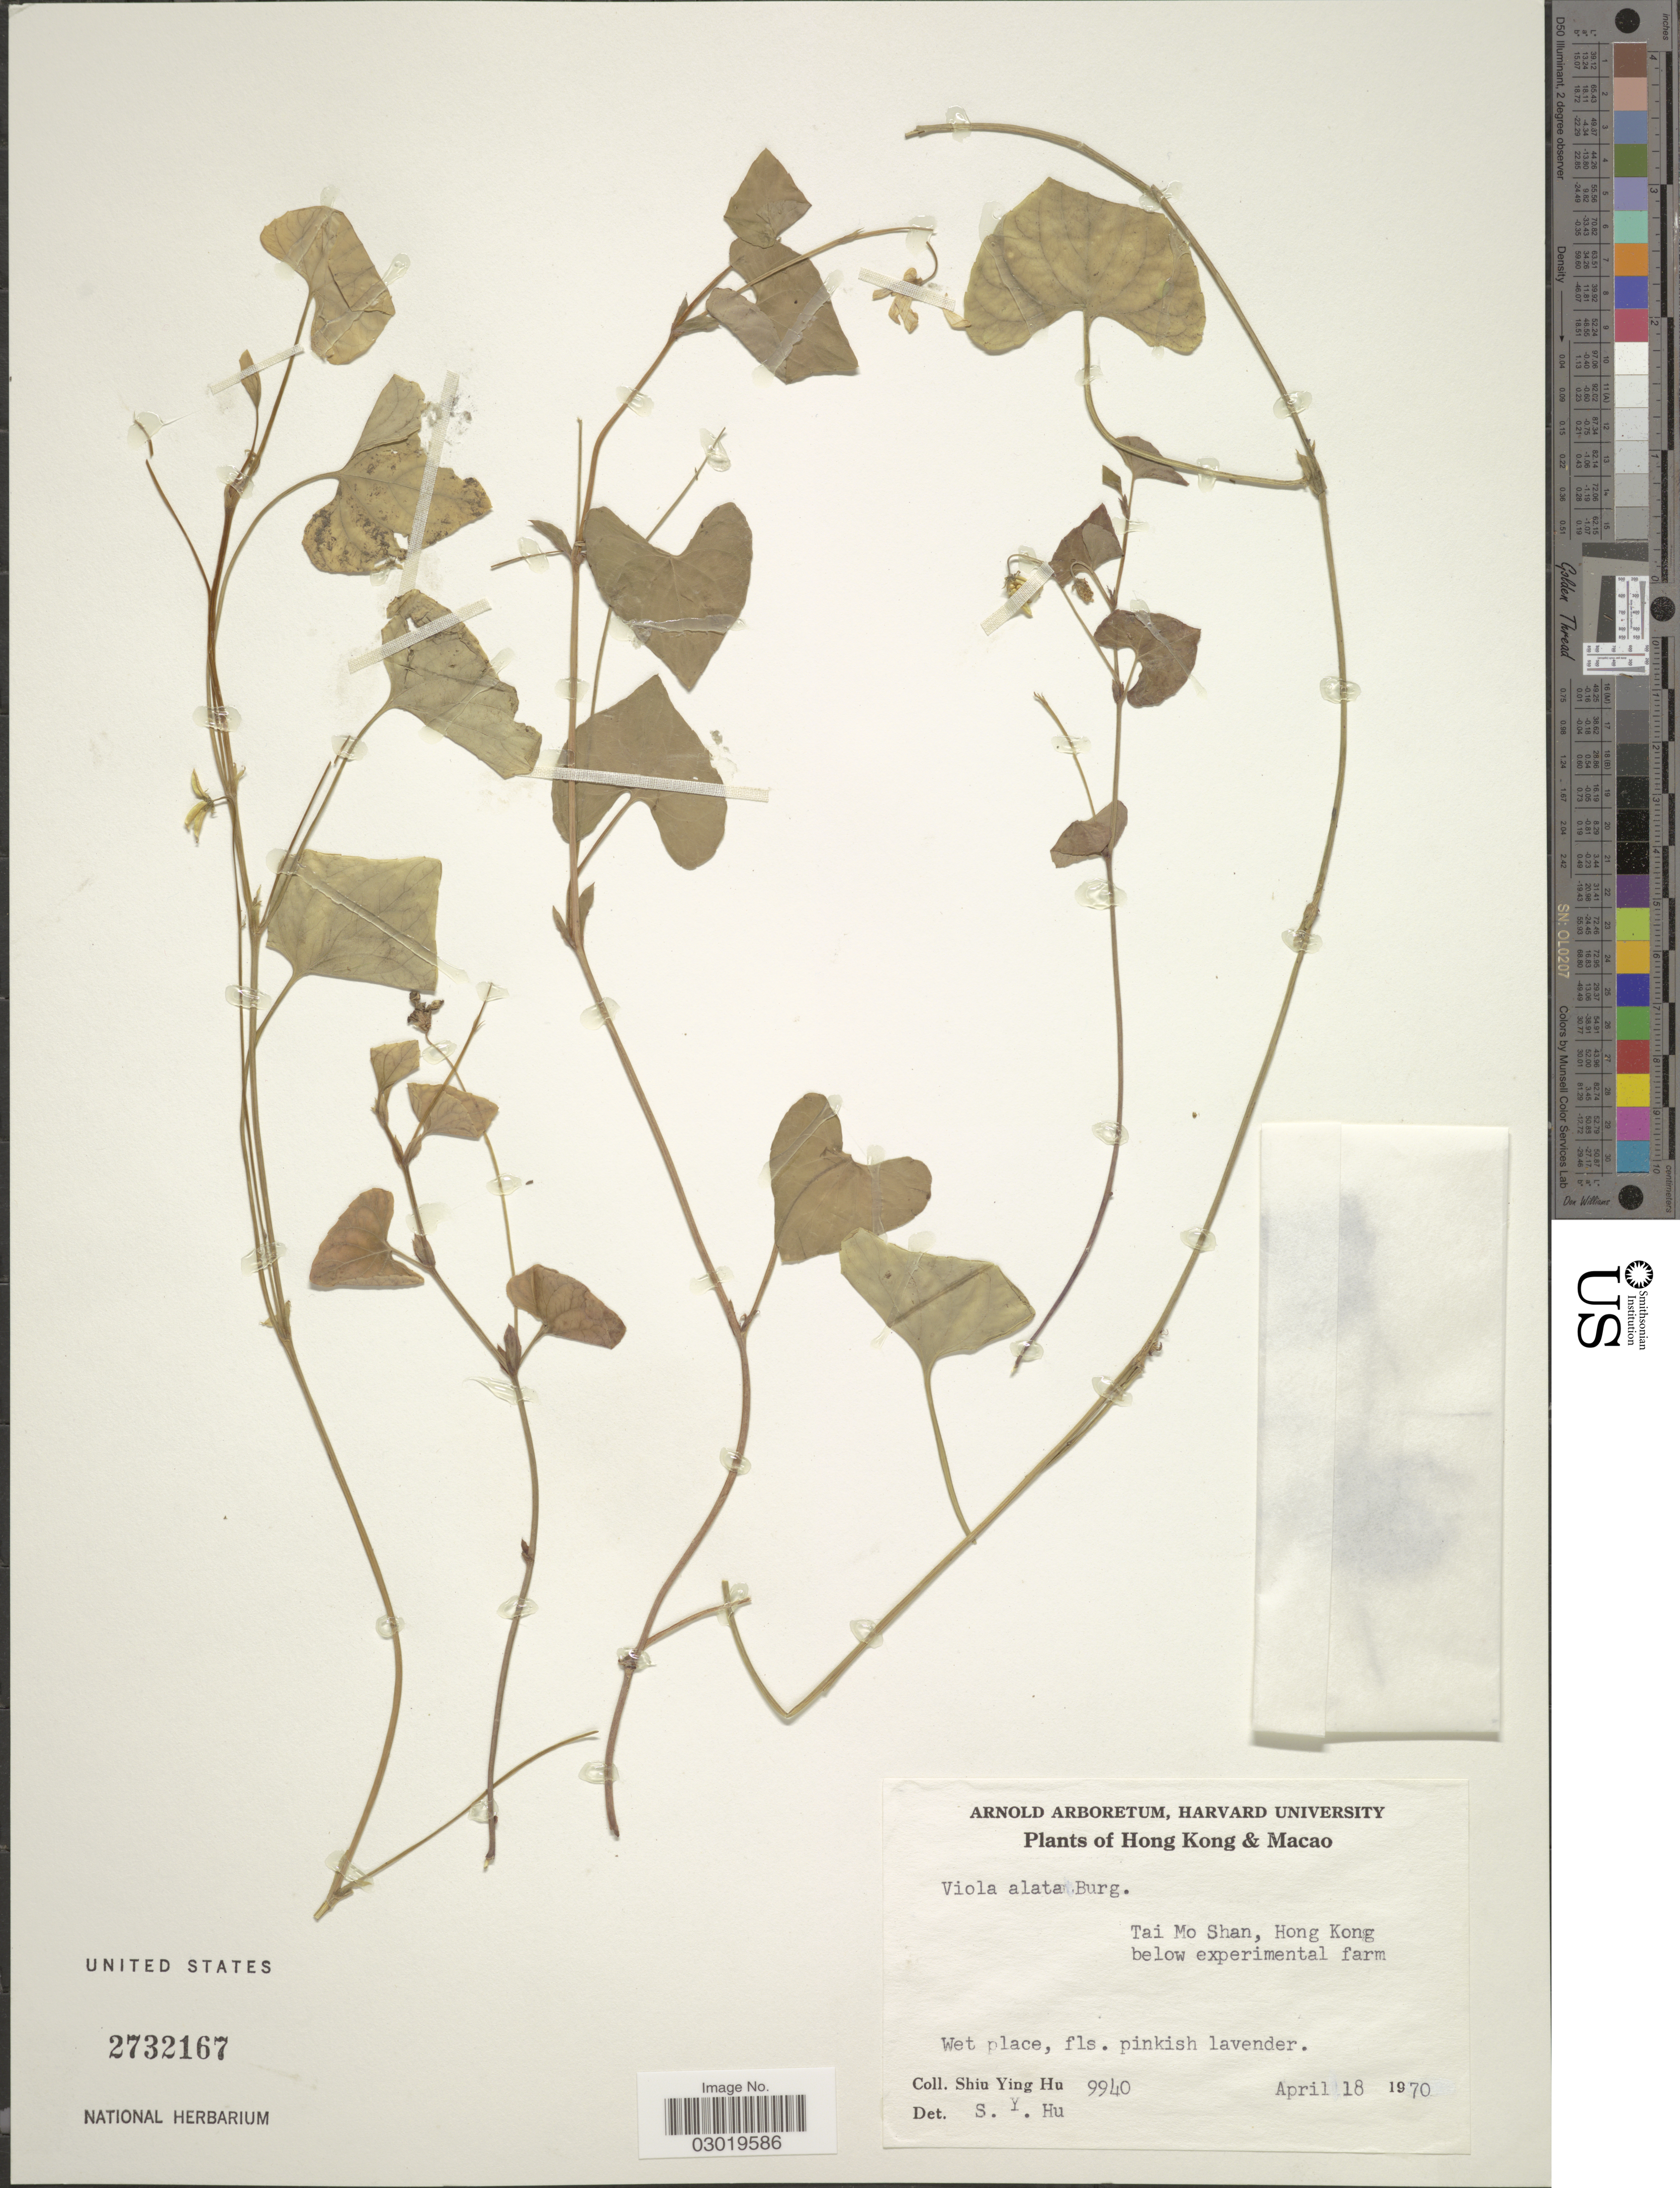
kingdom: Plantae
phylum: Tracheophyta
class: Magnoliopsida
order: Malpighiales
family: Violaceae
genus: Viola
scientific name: Viola alata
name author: Burgersd.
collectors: S. Y. Hu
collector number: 9940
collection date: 1970-04-18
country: China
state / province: Hong Kong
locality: Tai Mo Shan, Hong Kong below experimental farm.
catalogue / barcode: US 2732167